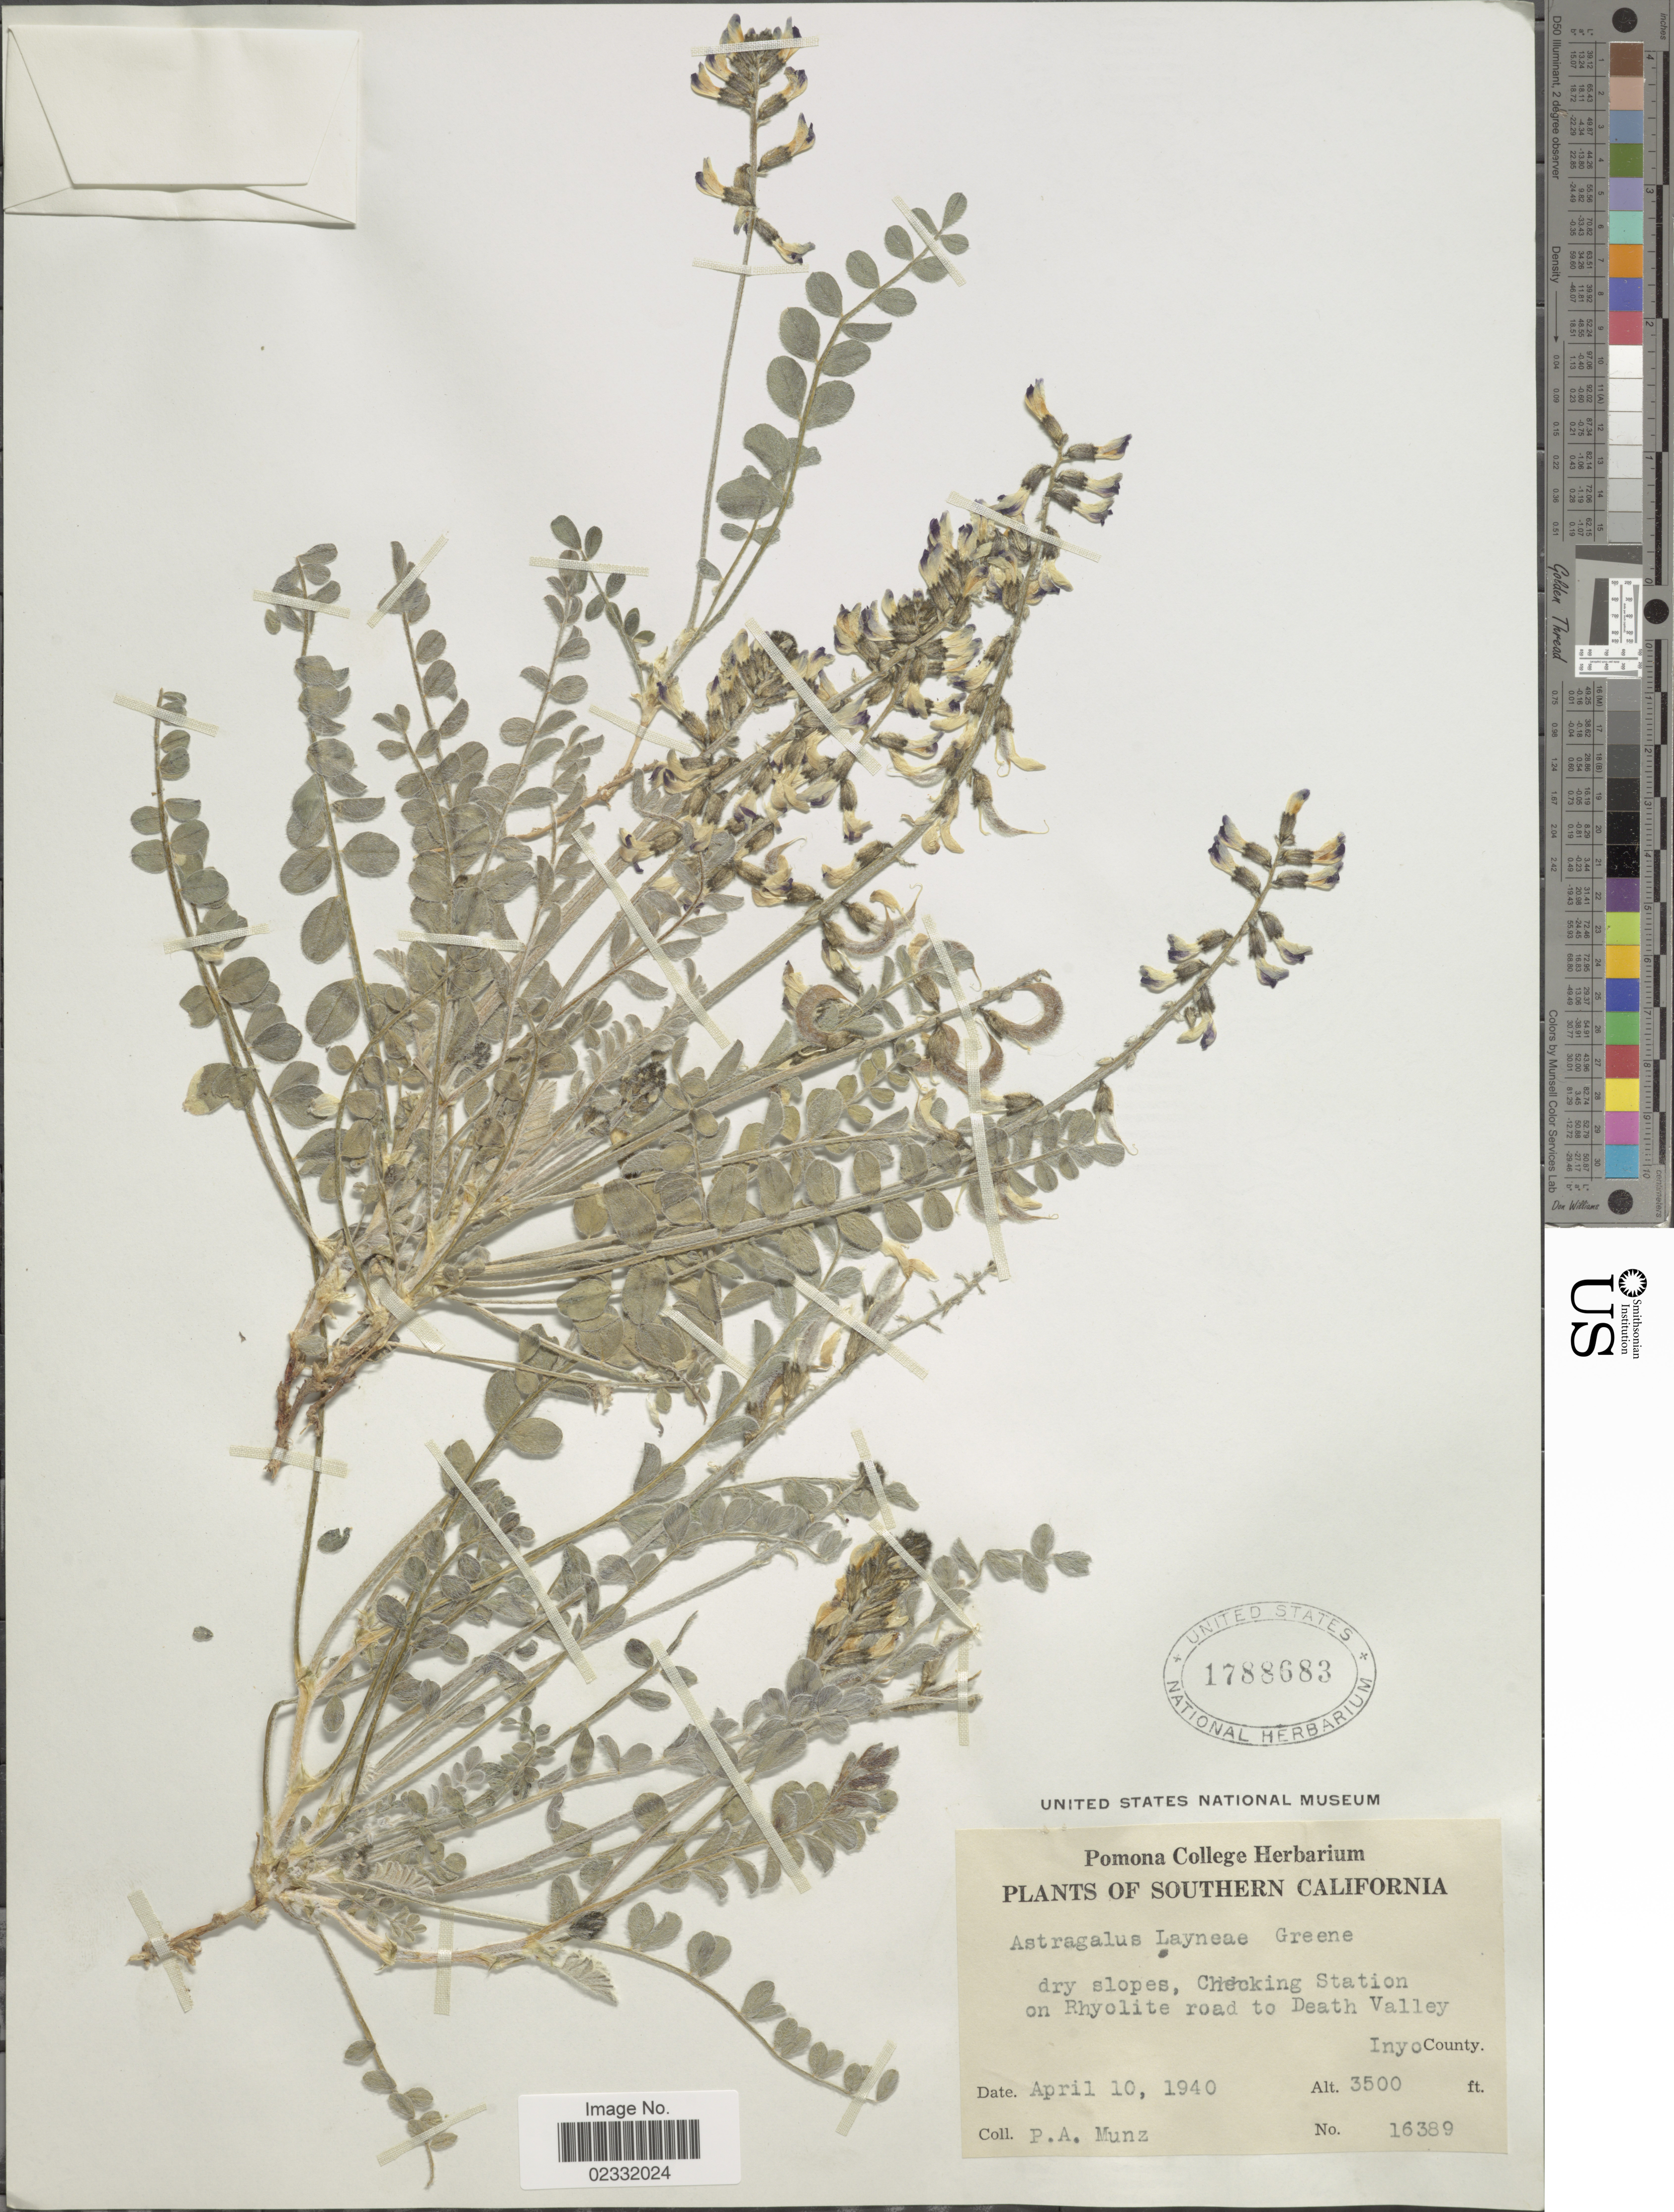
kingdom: Plantae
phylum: Tracheophyta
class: Magnoliopsida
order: Fabales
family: Fabaceae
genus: Astragalus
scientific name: Astragalus layneae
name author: Greene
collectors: P. A. Munz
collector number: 16389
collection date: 1940-04-10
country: United States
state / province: California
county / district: Inyo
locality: Southern California, dry slopes, Checking Station on Rhyolite road to Death Valley. Inyo County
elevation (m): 1067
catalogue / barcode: US 1788683